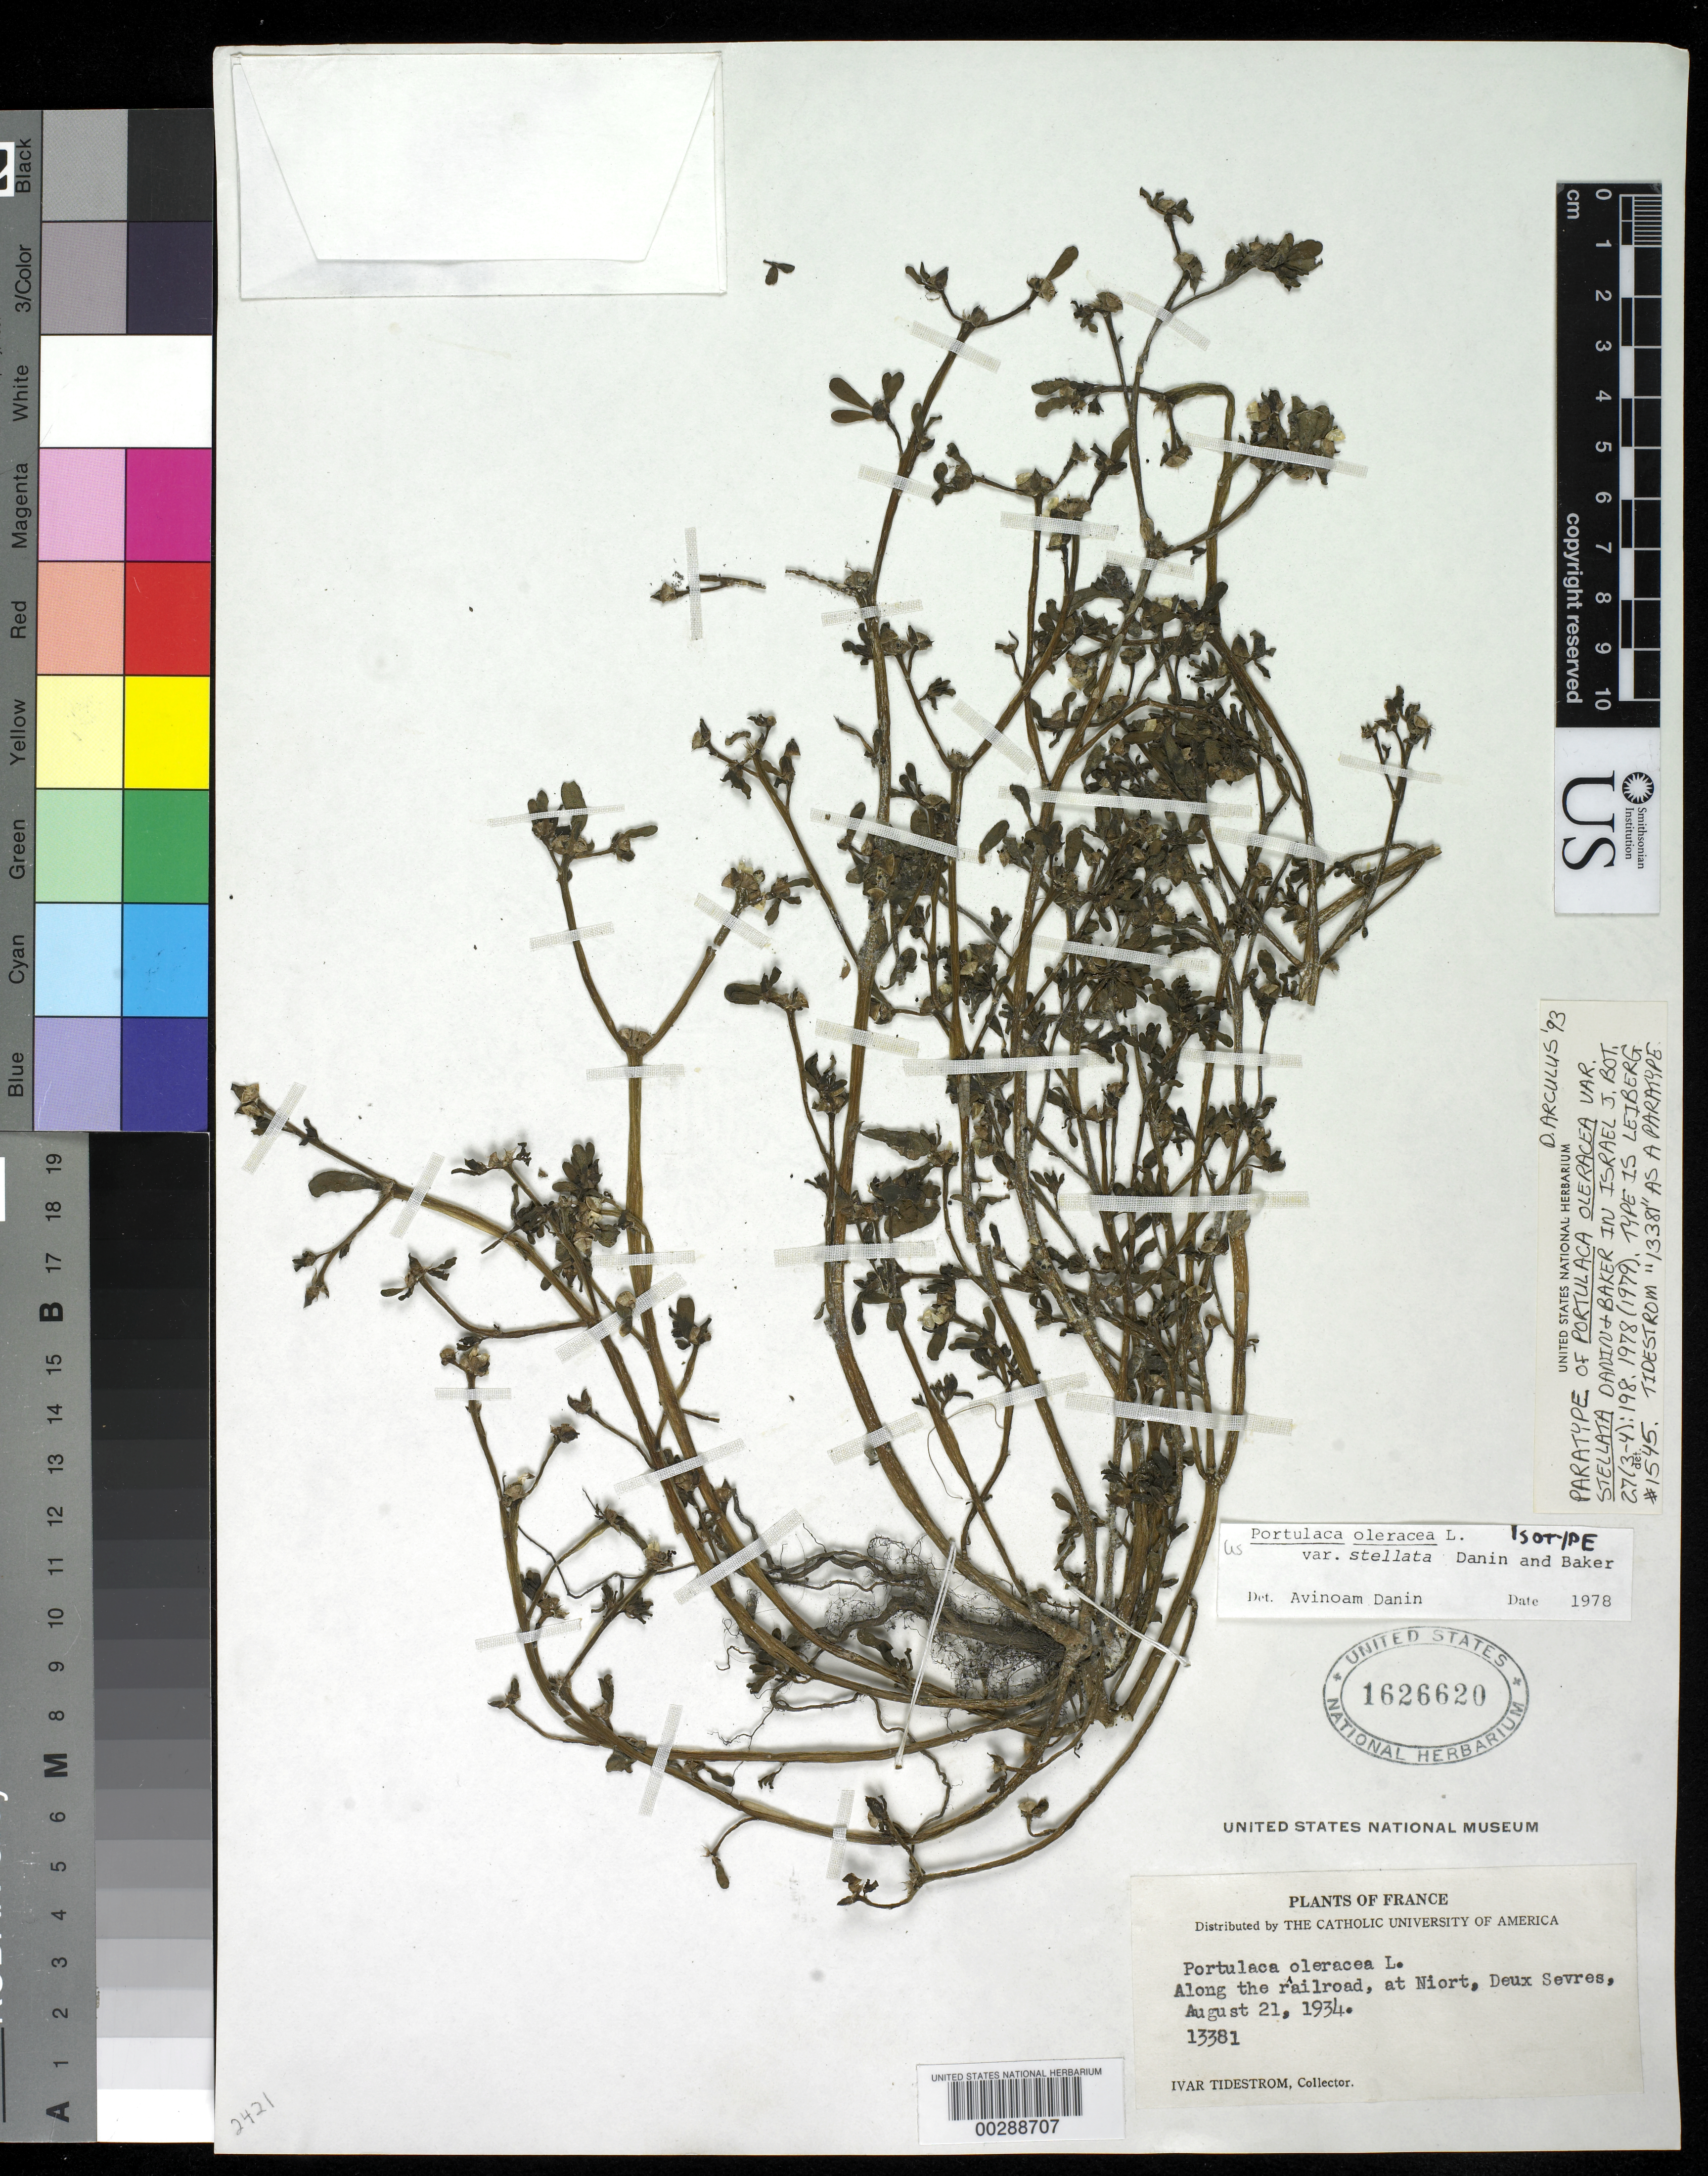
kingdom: Plantae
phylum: Tracheophyta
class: Magnoliopsida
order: Caryophyllales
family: Portulacaceae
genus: Portulaca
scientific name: Portulaca oleracea var. stellata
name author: Danin & H.G. Baker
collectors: I. F. Tidestrom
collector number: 13381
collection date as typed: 21 Aug 1934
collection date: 1934-08-21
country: France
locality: Along railroad, niort, deux sevres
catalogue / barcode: US 1626620